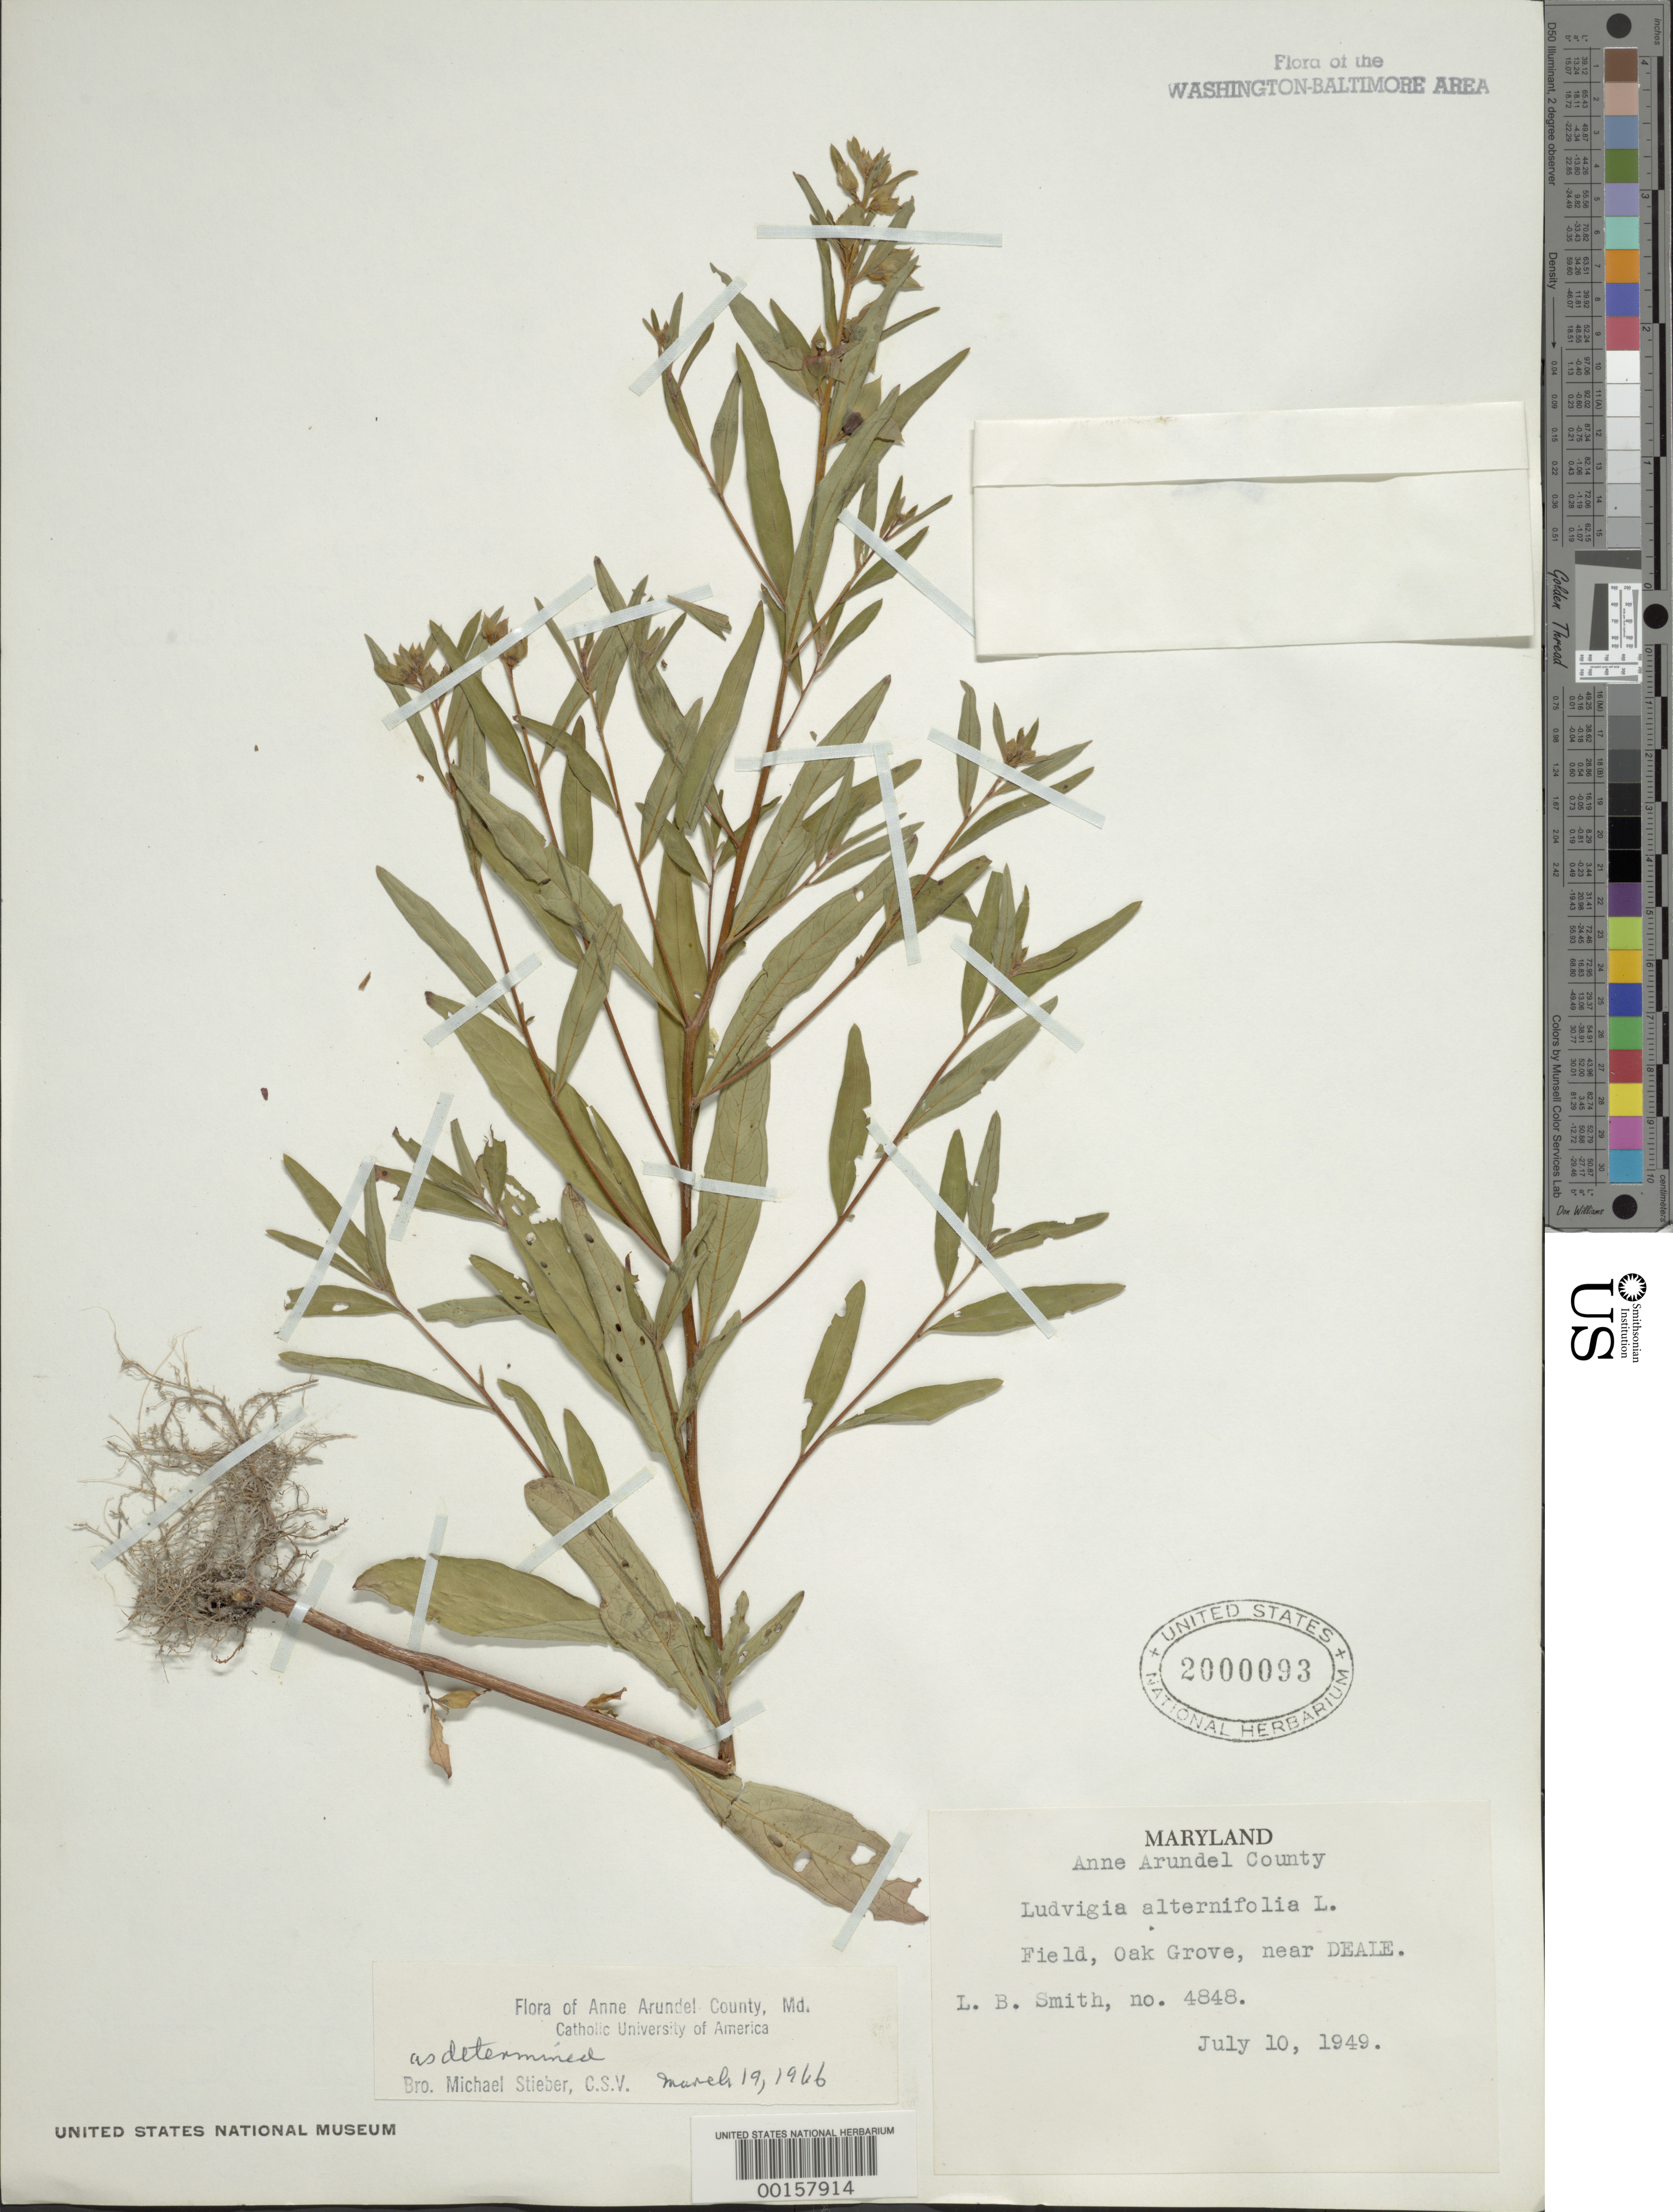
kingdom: Plantae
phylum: Tracheophyta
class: Magnoliopsida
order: Myrtales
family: Onagraceae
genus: Ludwigia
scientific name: Ludwigia alternifolia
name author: L.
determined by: Stieber, M. T.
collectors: L. Smith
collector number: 4848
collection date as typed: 10 Jul 1949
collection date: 1949-07-10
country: United States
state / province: Maryland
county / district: Anne Arundel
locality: Near Deale, Oak Grove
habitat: Field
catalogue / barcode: US 2000093